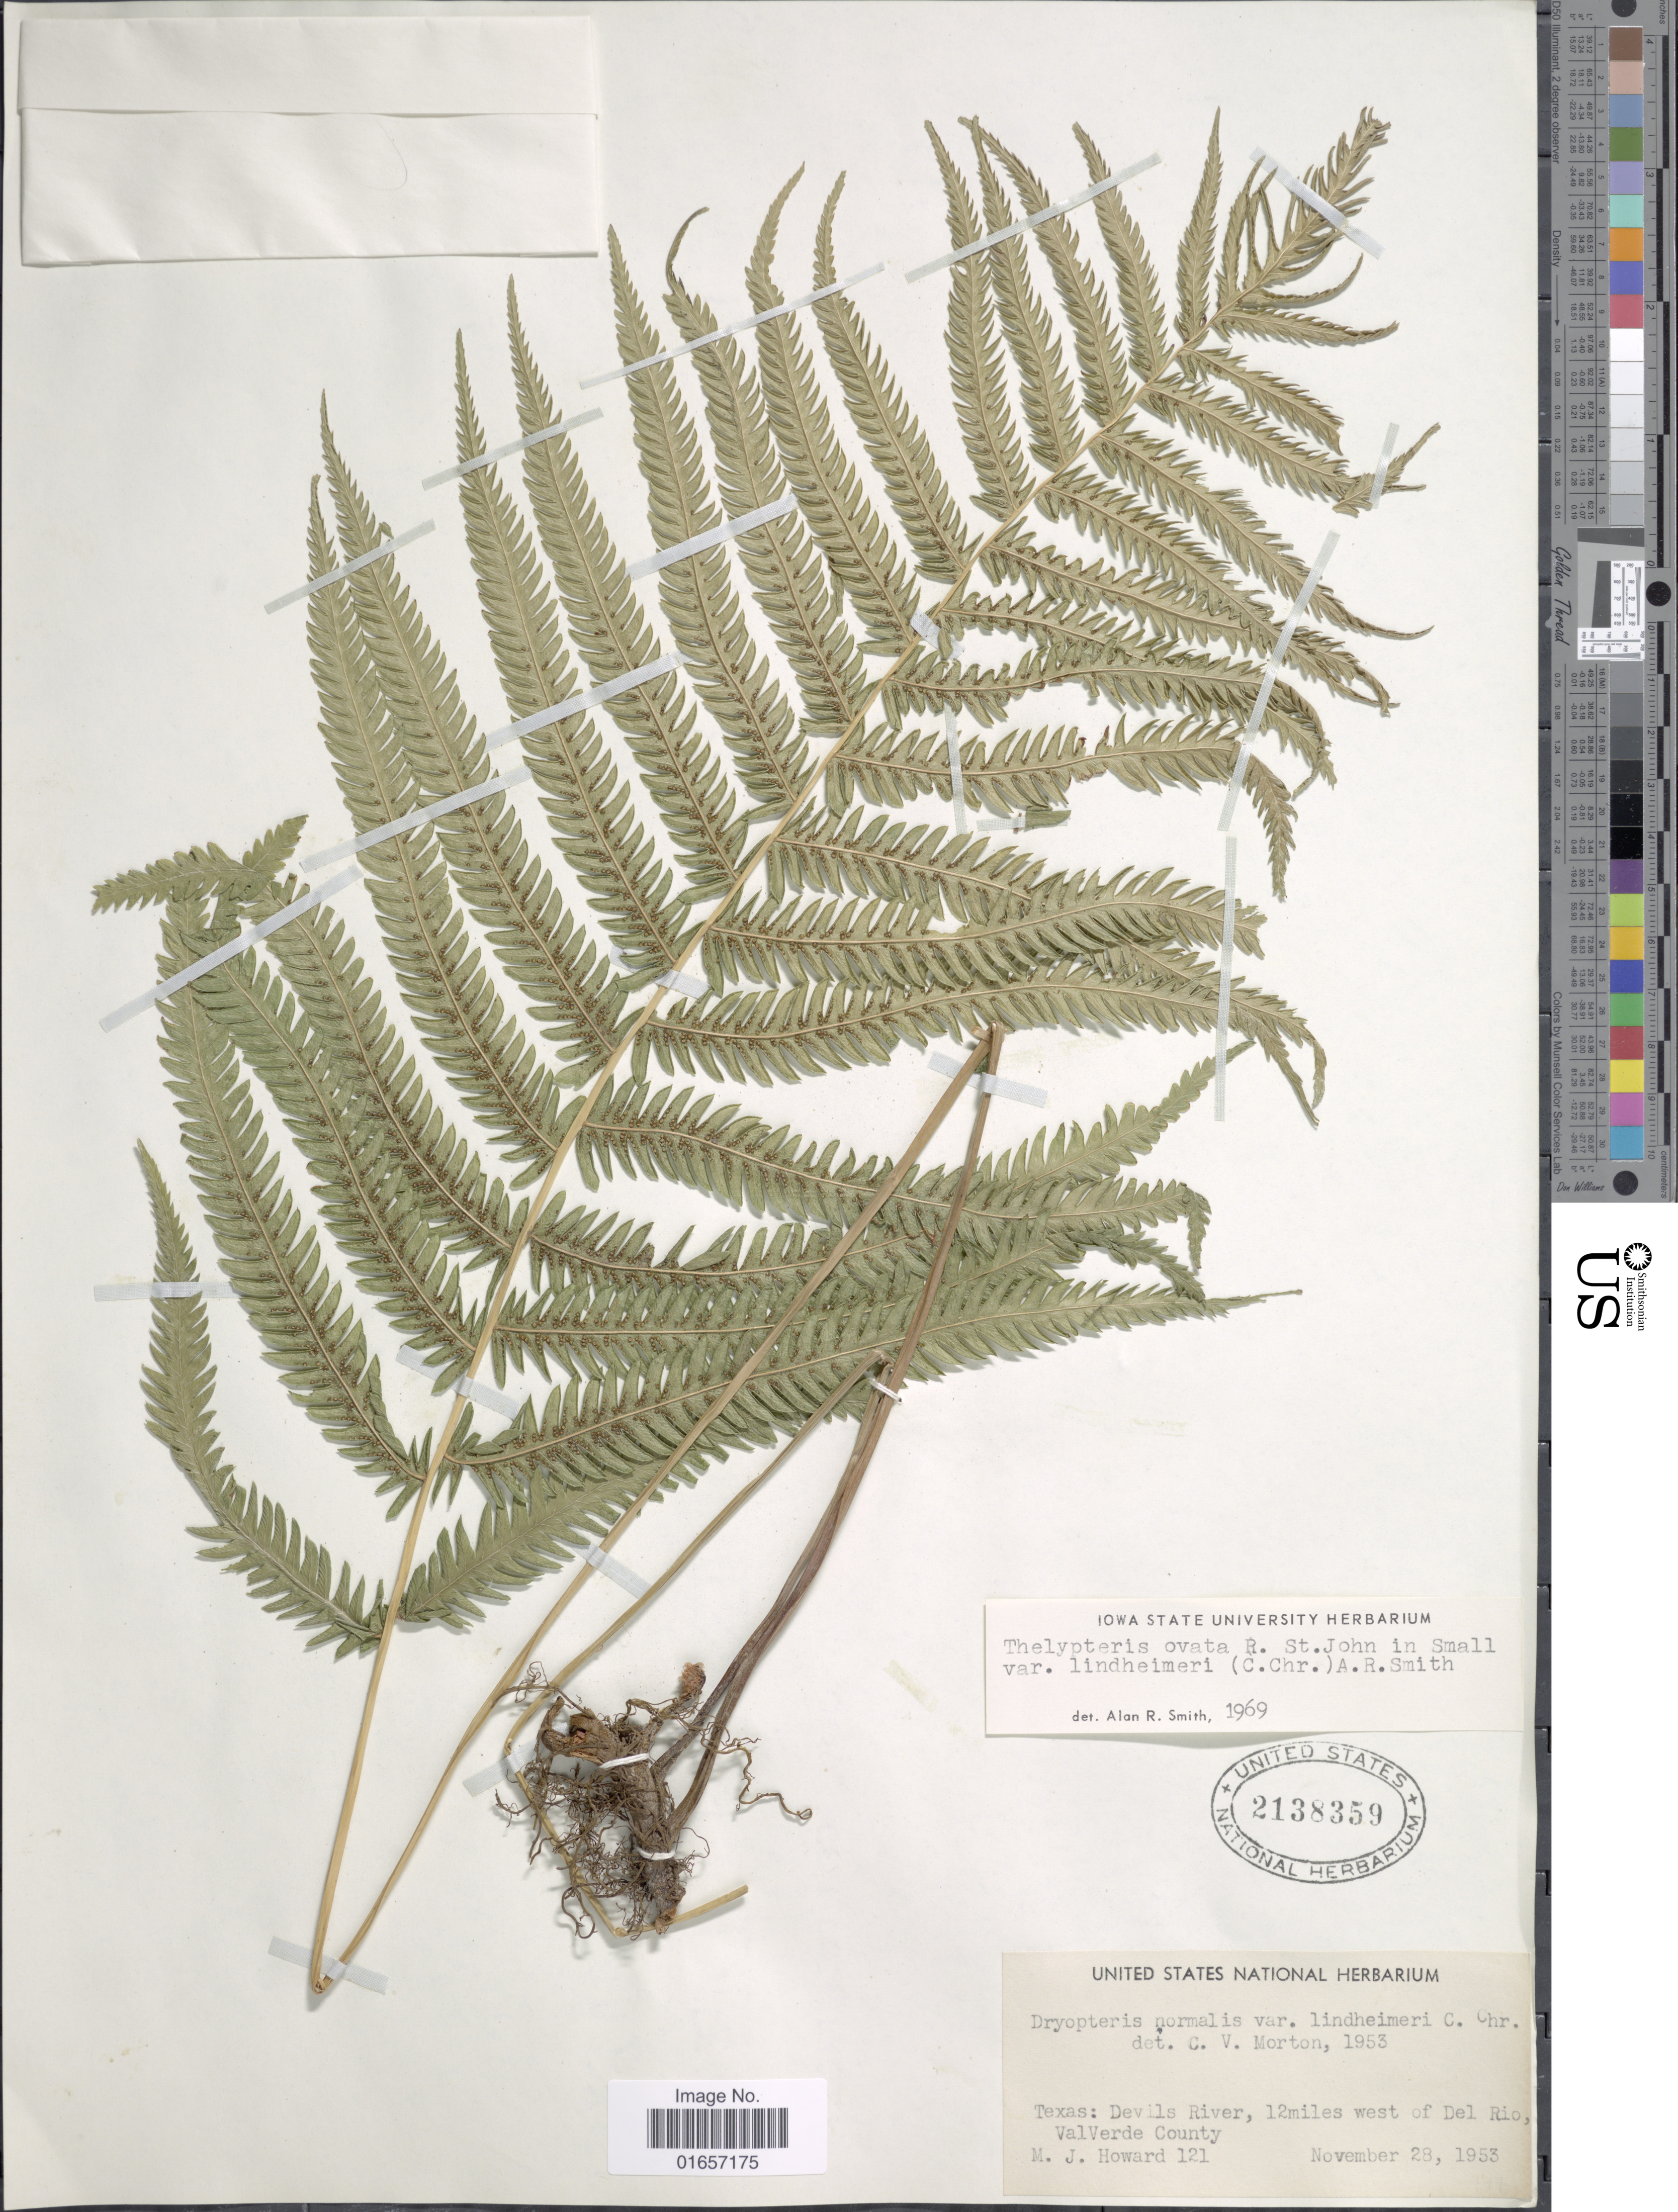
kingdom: Plantae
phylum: Tracheophyta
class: Polypodiopsida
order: Polypodiales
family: Thelypteridaceae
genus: Christella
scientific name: Christella ovata var. lindheimari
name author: (C. Chr.) A.R. Sm.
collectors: M. Howard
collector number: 121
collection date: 1953-11-23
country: United States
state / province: Texas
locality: Devil's River, 12 miles west of Del Rio, Valverde County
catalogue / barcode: US 2138359